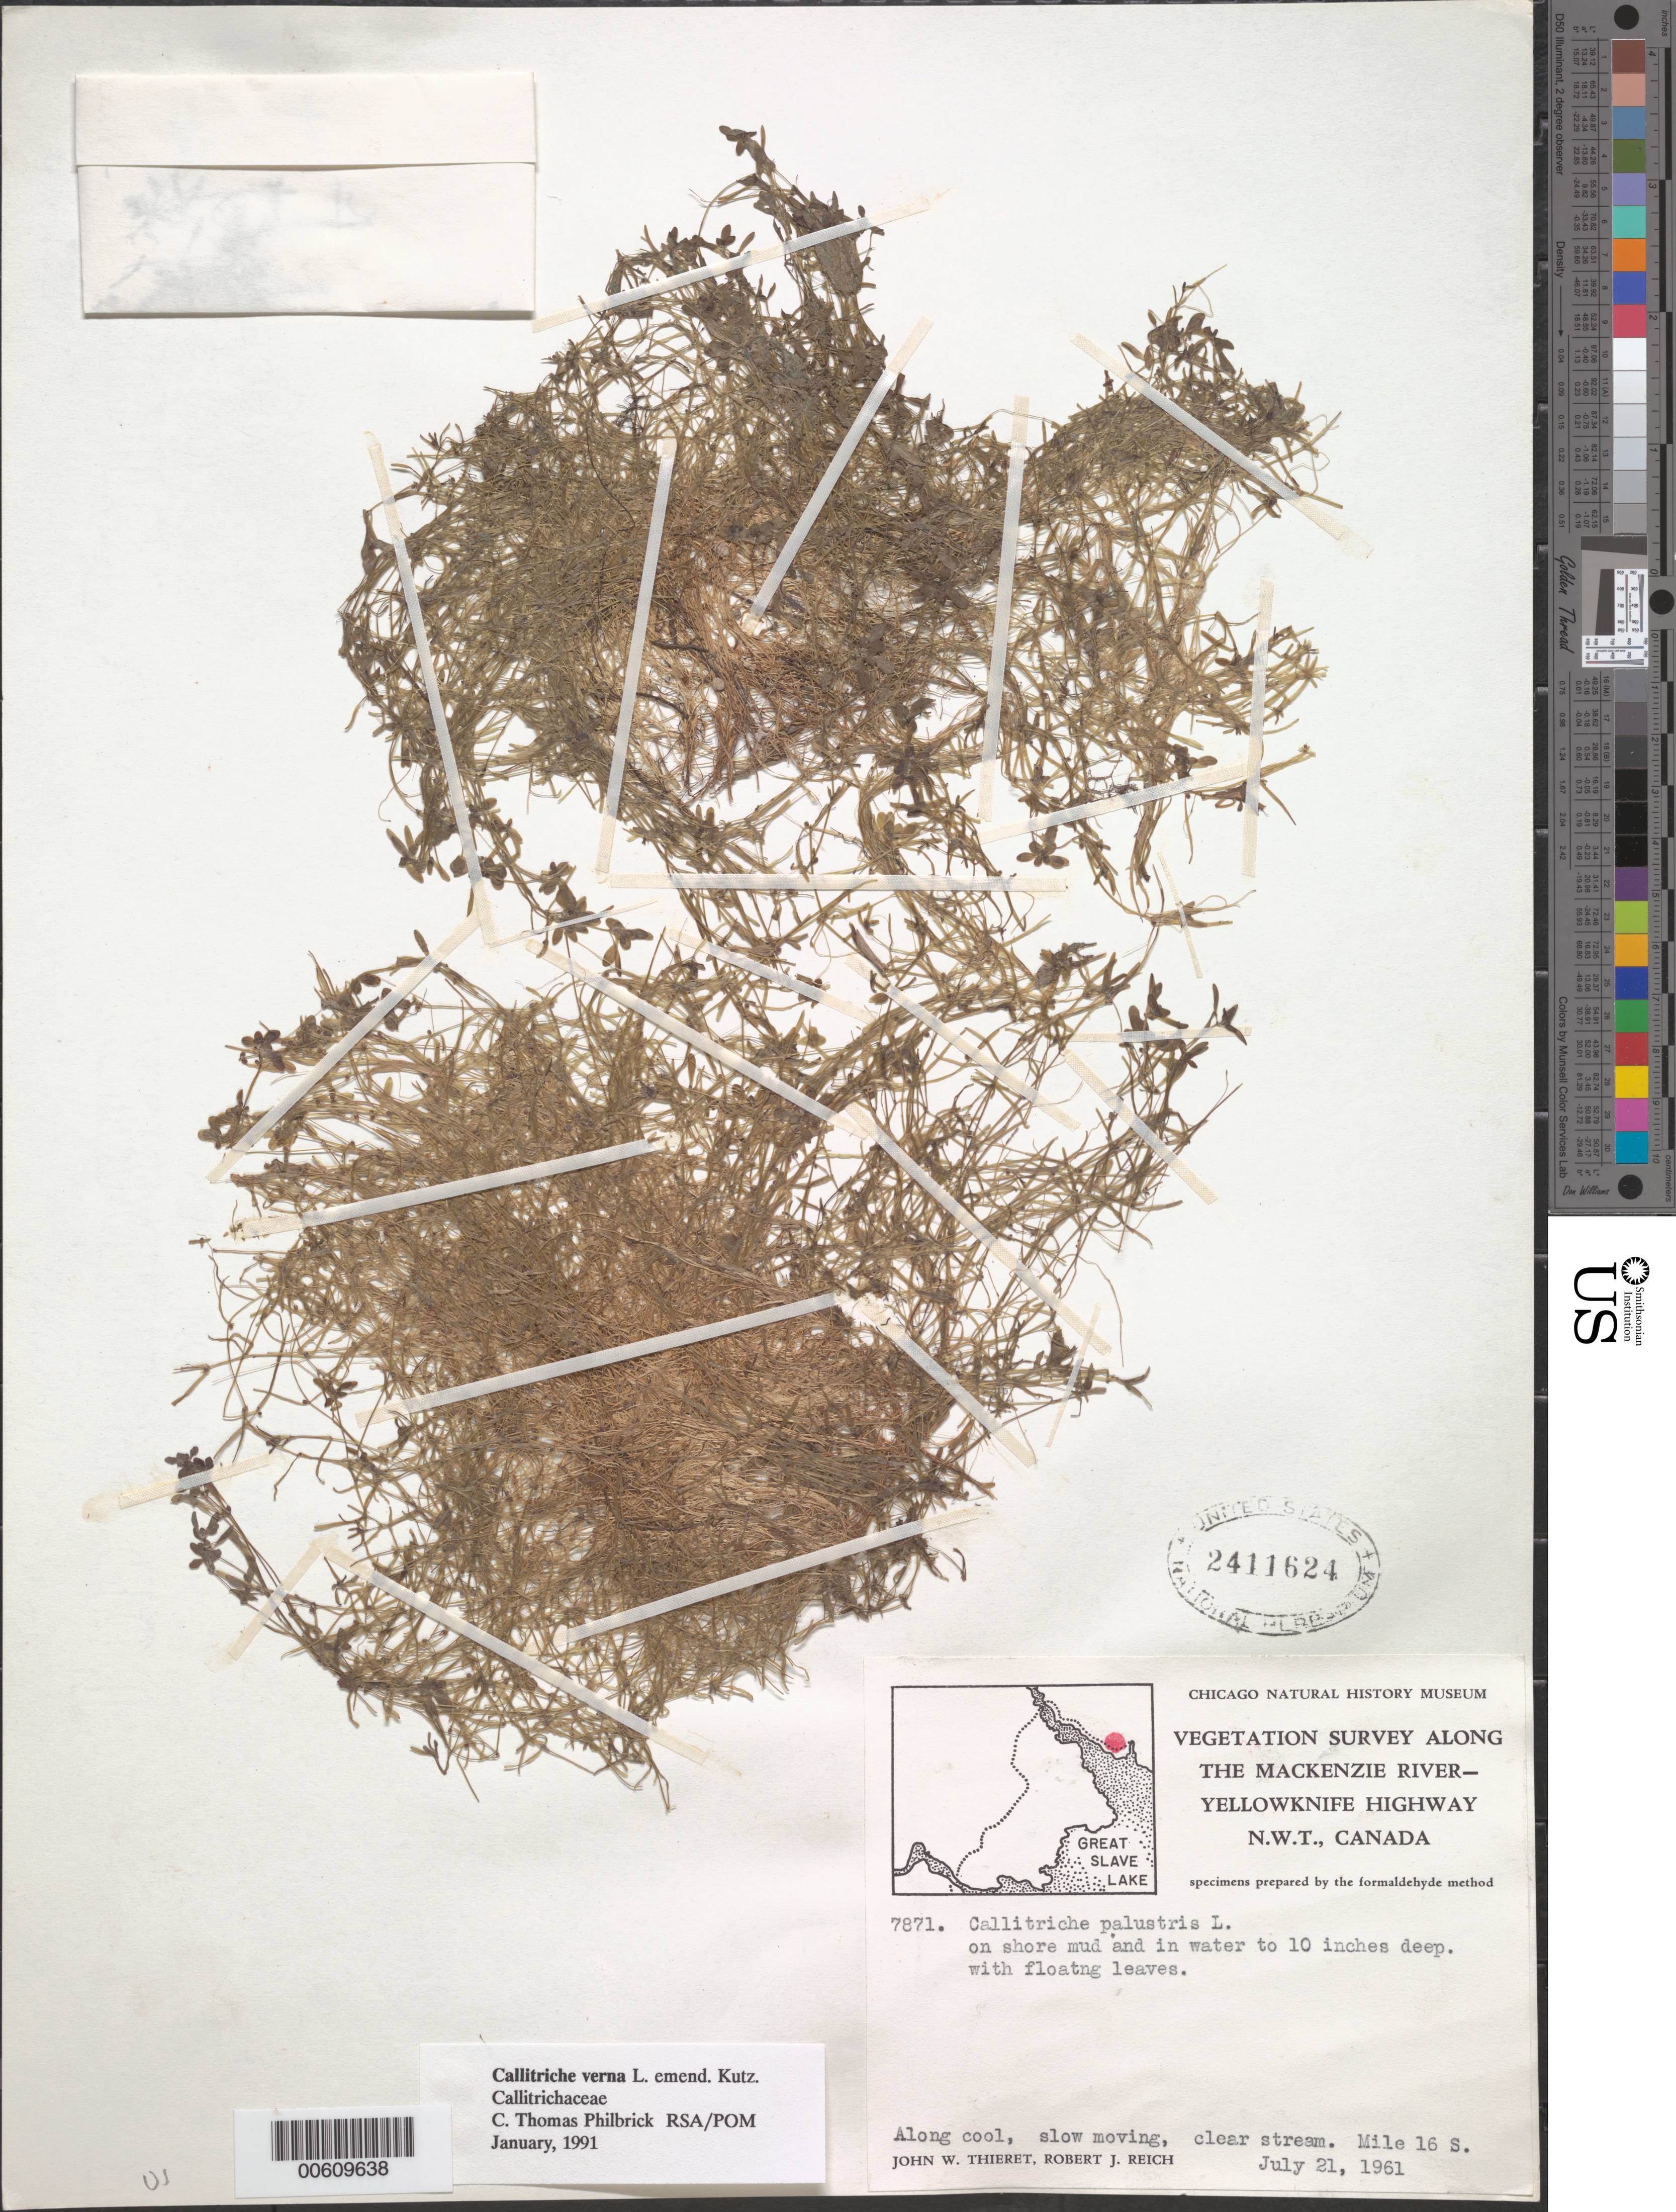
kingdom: Plantae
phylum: Tracheophyta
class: Magnoliopsida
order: Lamiales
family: Plantaginaceae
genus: Callitriche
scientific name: Callitriche verna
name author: L.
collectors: J. W. Thieret & T. Reich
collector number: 7871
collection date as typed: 21 Jul 1961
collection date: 1961-07-21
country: Canada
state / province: Northwest Territories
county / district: Mackenzie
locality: Yellowknife Highway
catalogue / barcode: US 2411624